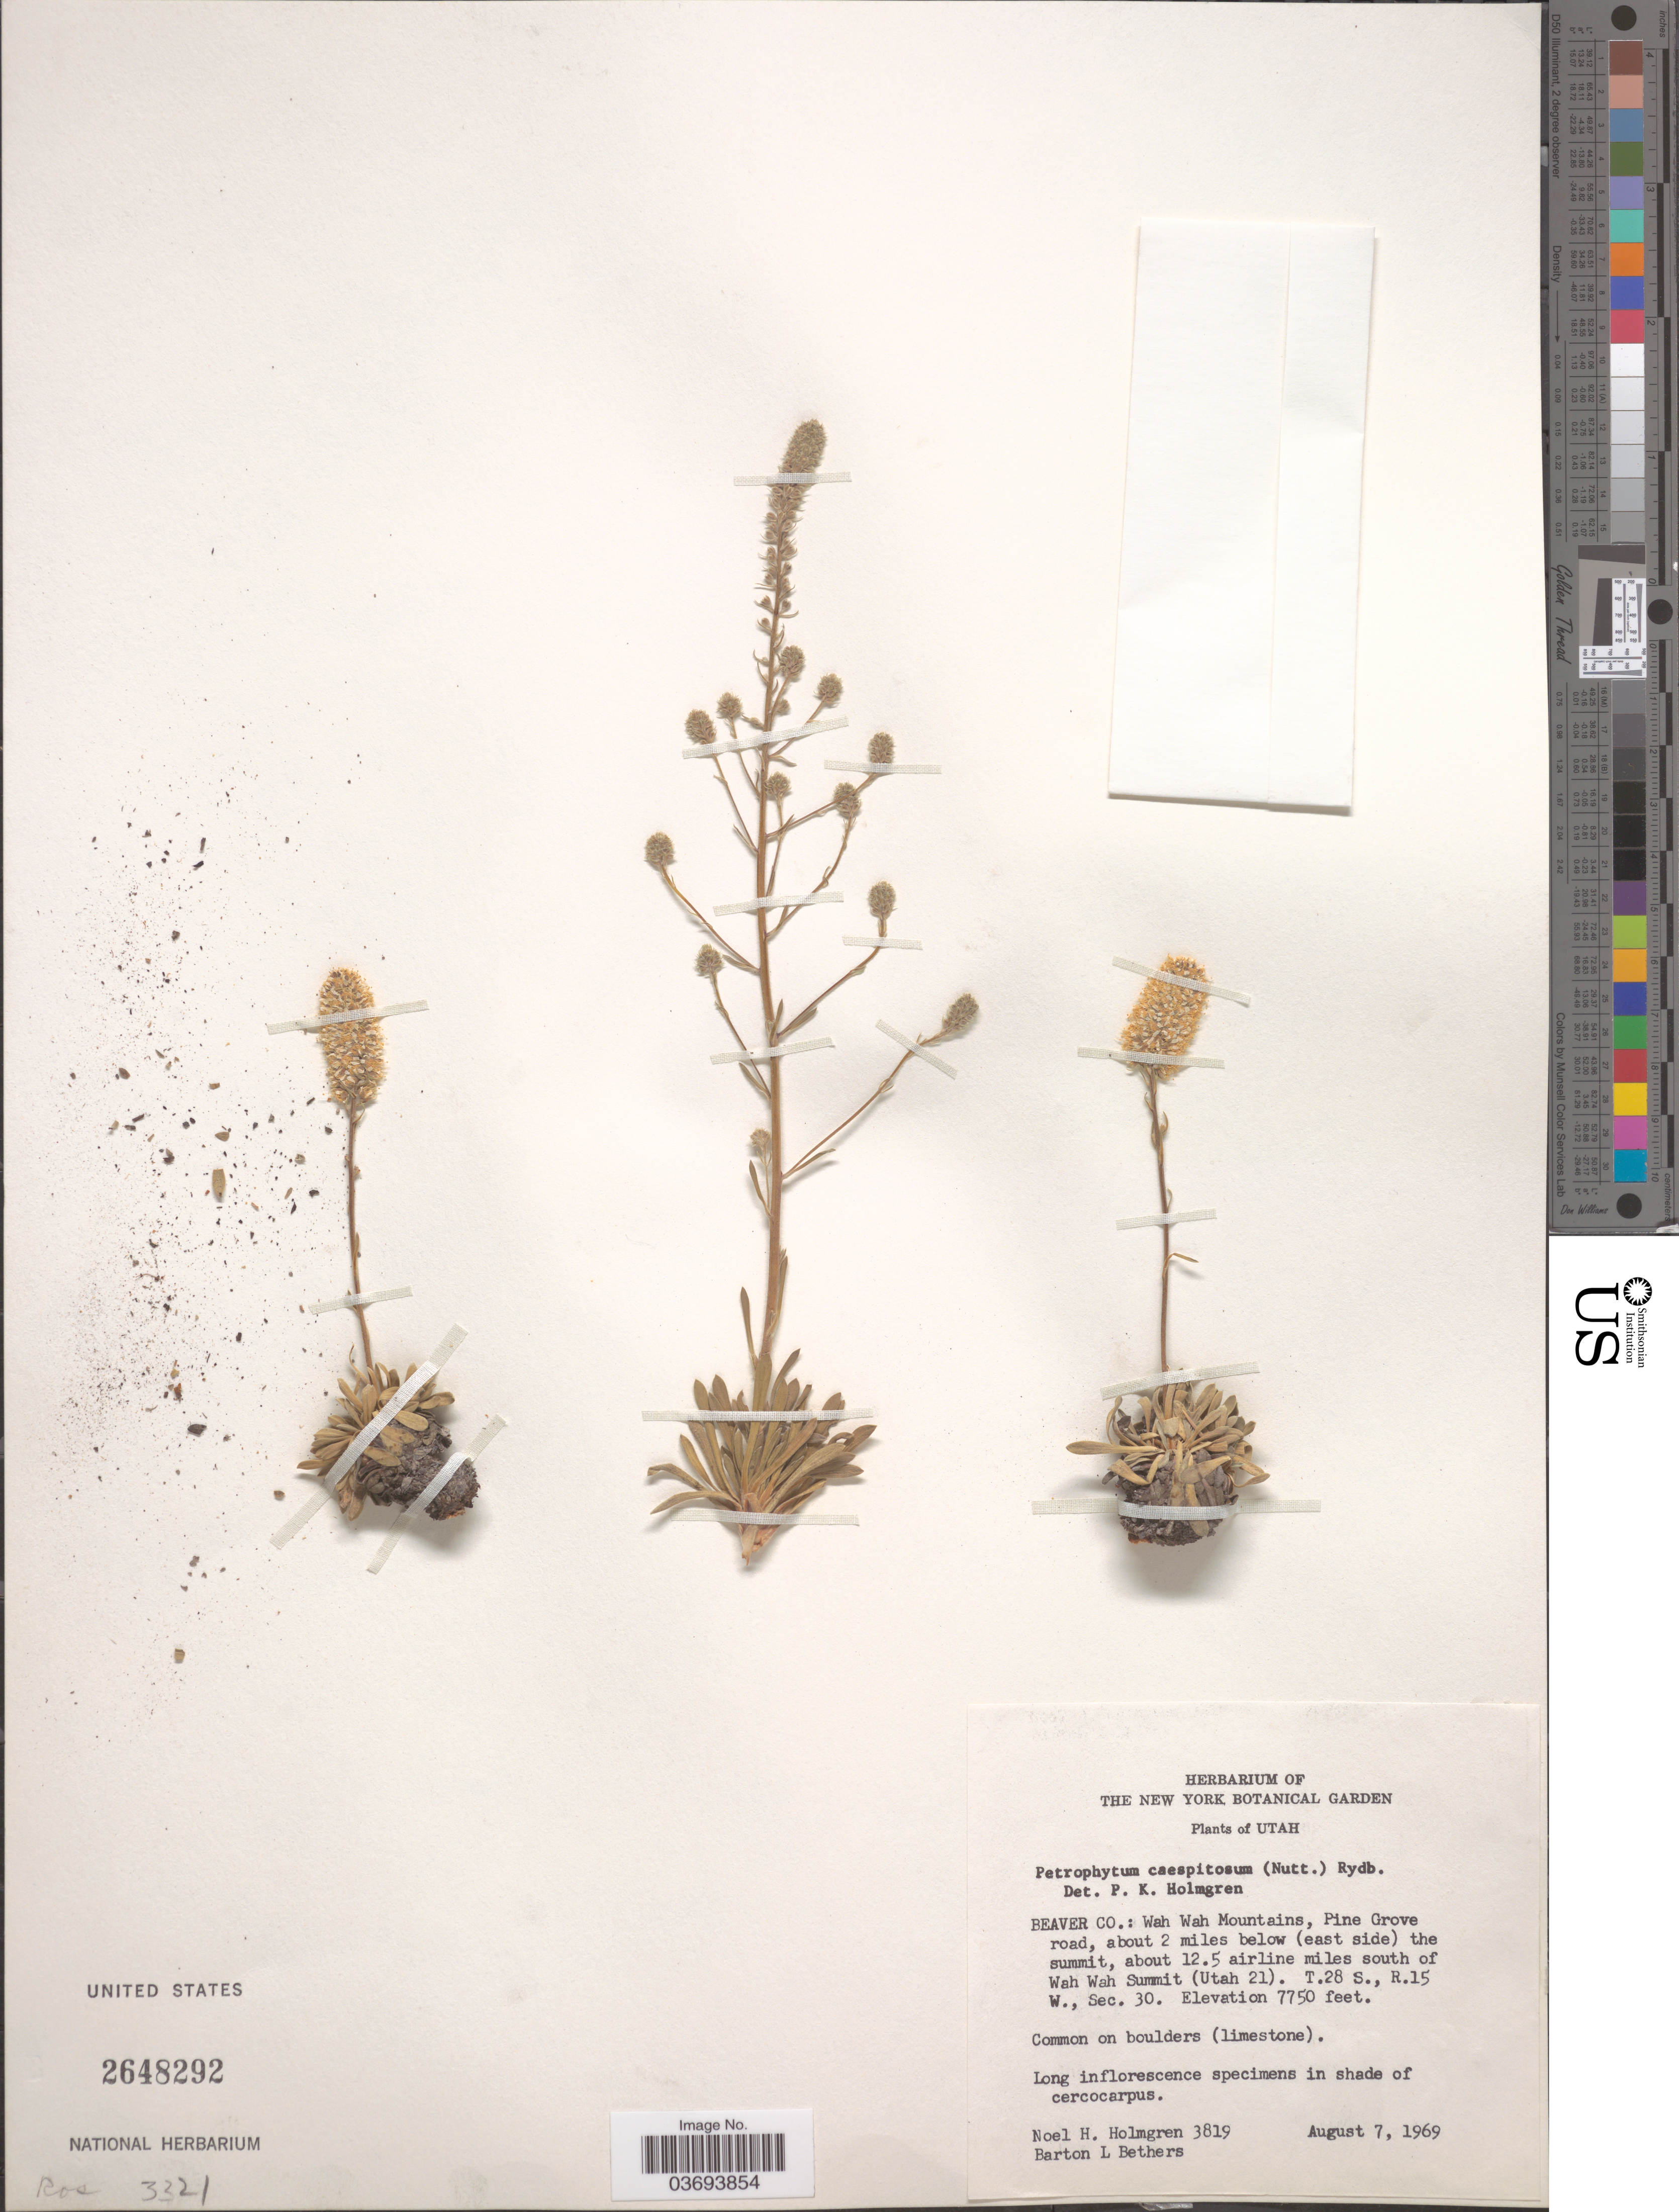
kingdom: Plantae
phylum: Tracheophyta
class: Magnoliopsida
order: Rosales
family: Rosaceae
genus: Petrophytum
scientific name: Petrophytum caespitosum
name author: (Nutt.) Rydb.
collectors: N. H. Holmgren & B. Bethers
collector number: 3819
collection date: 1969-08-07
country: United States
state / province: Utah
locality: Beaver Co.: Wah Wah Mountains, Pine Grove road, about 2 miles below (east side) the summit, about 12.5 airline miles south of Wah Wah summit (Utah 21). T.28 S., R.15 W., Sec 30.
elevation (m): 2362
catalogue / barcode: US 2648292